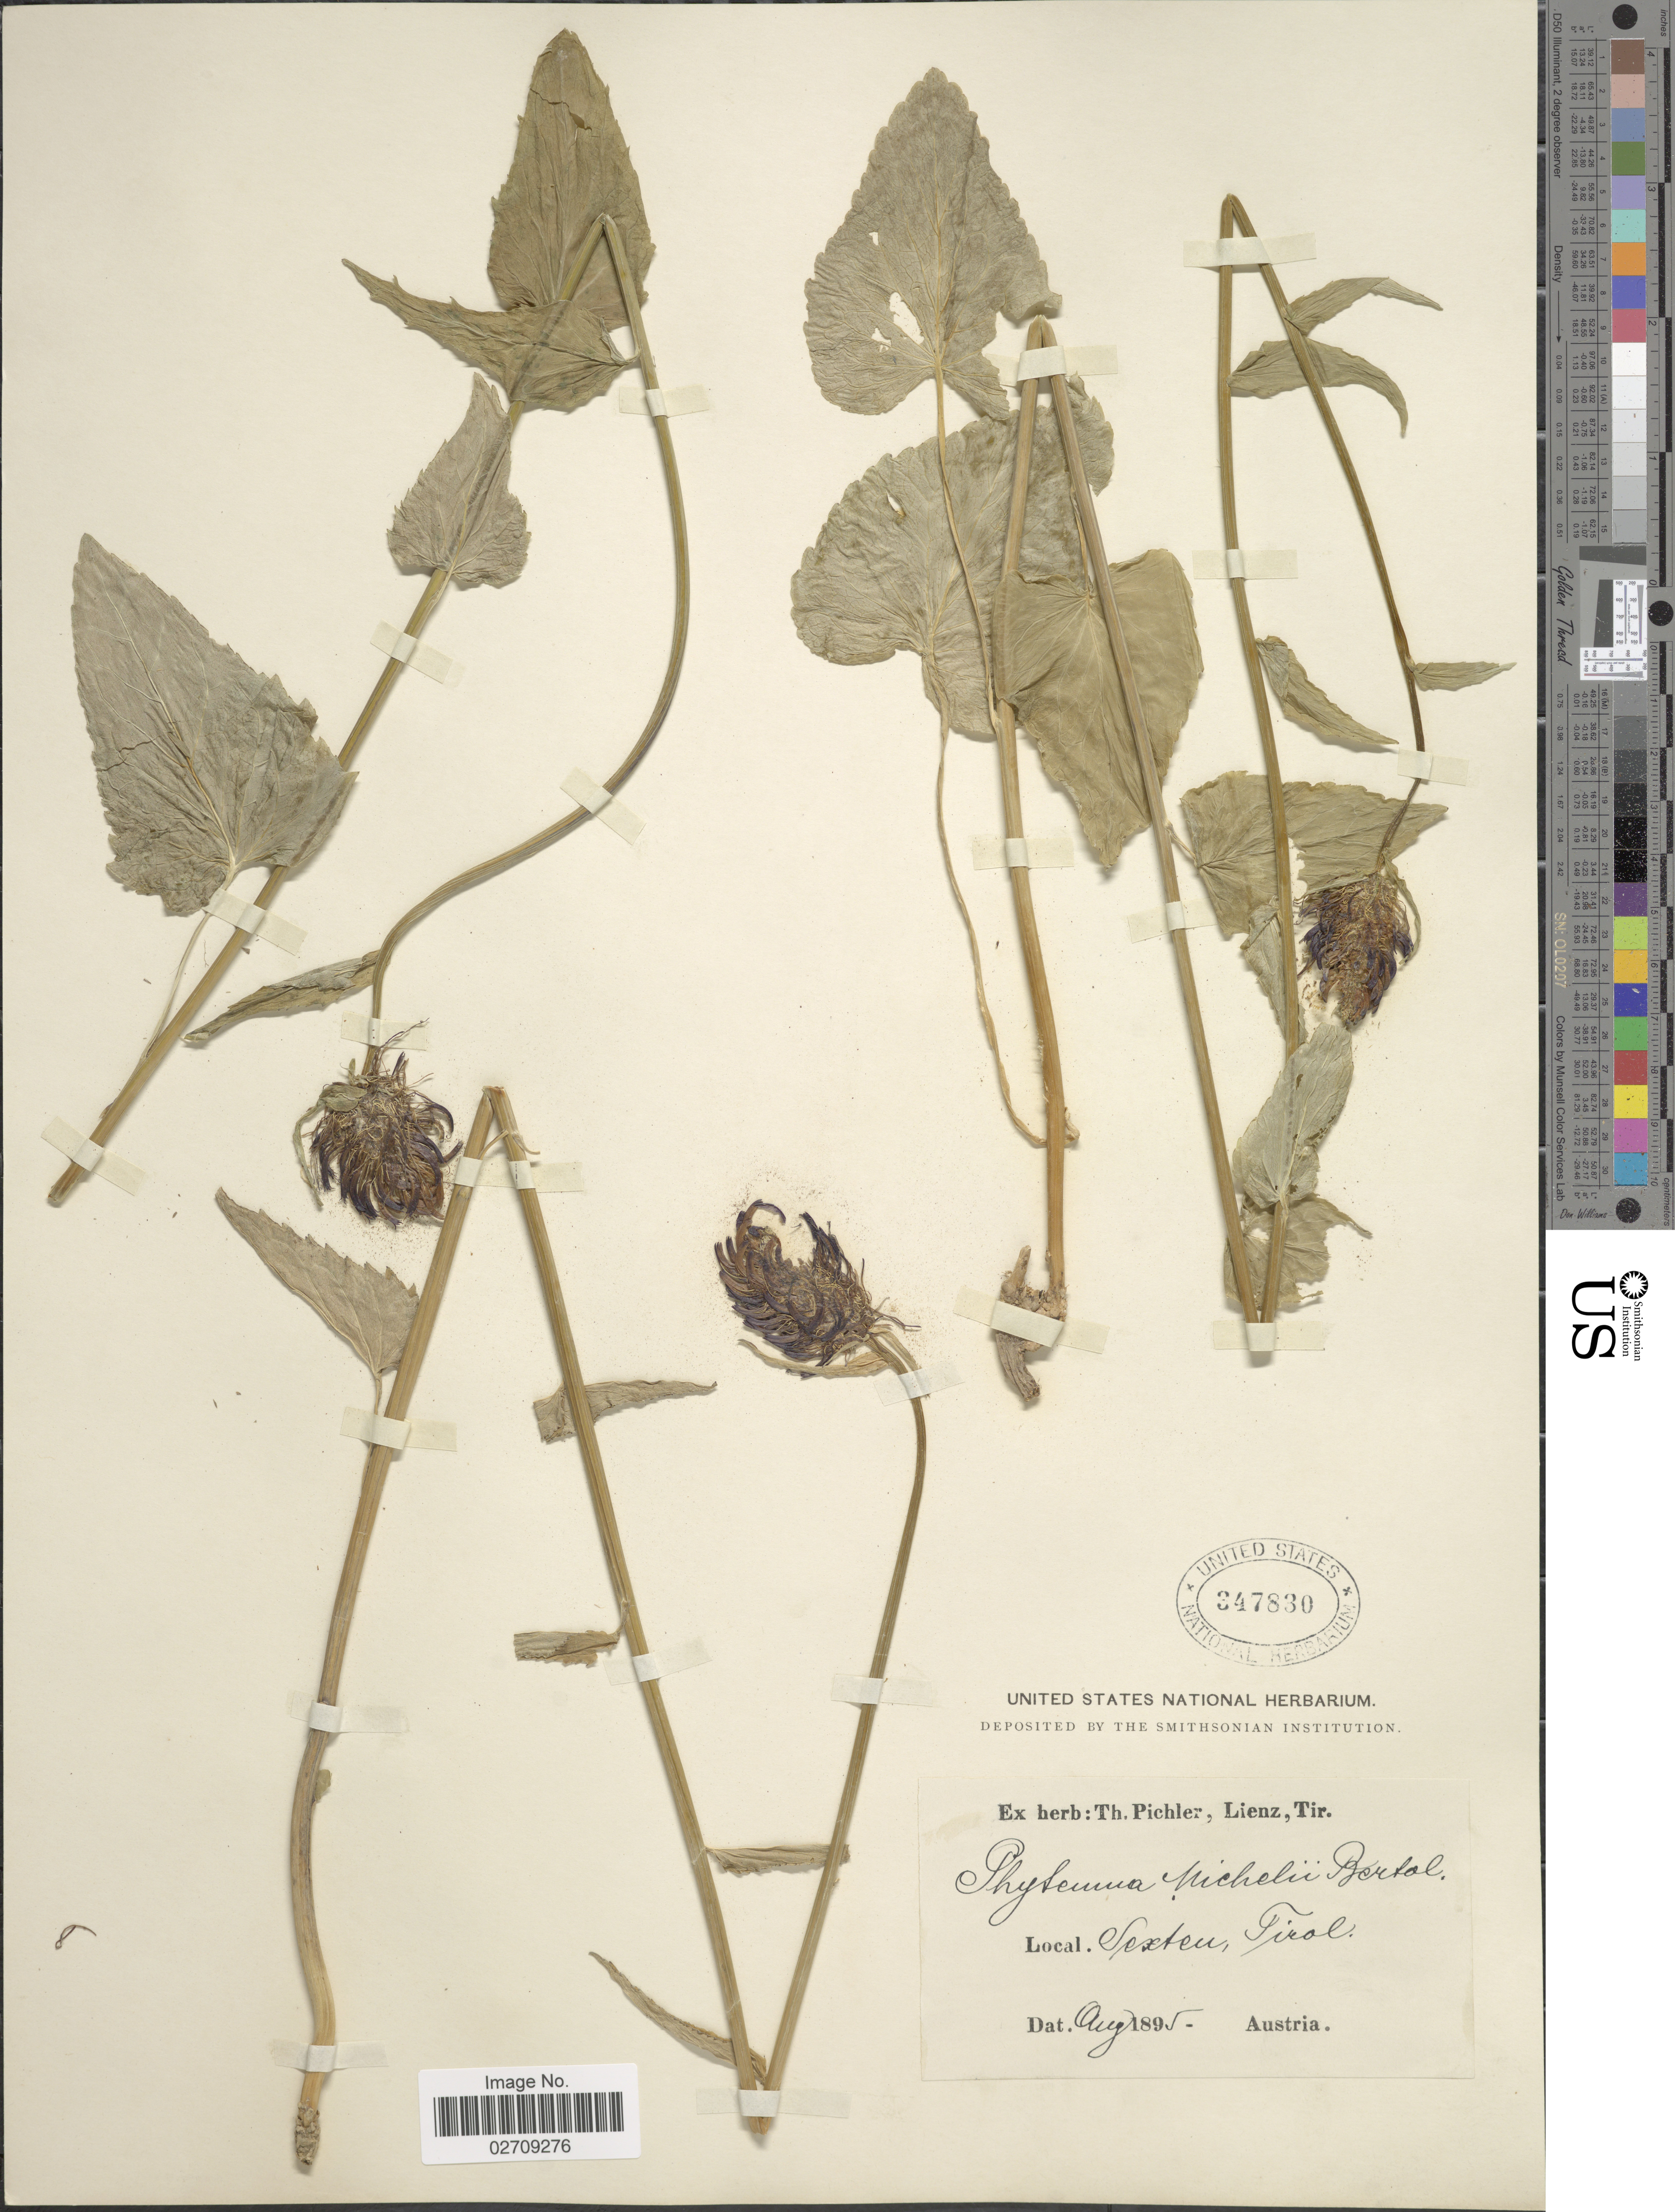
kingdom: Plantae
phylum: Tracheophyta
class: Magnoliopsida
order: Asterales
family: Campanulaceae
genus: Phyteuma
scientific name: Phyteuma michelii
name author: All.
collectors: ex herb. T. Pichler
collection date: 1895-08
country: Austria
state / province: Tirol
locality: Sexten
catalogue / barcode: US 347830